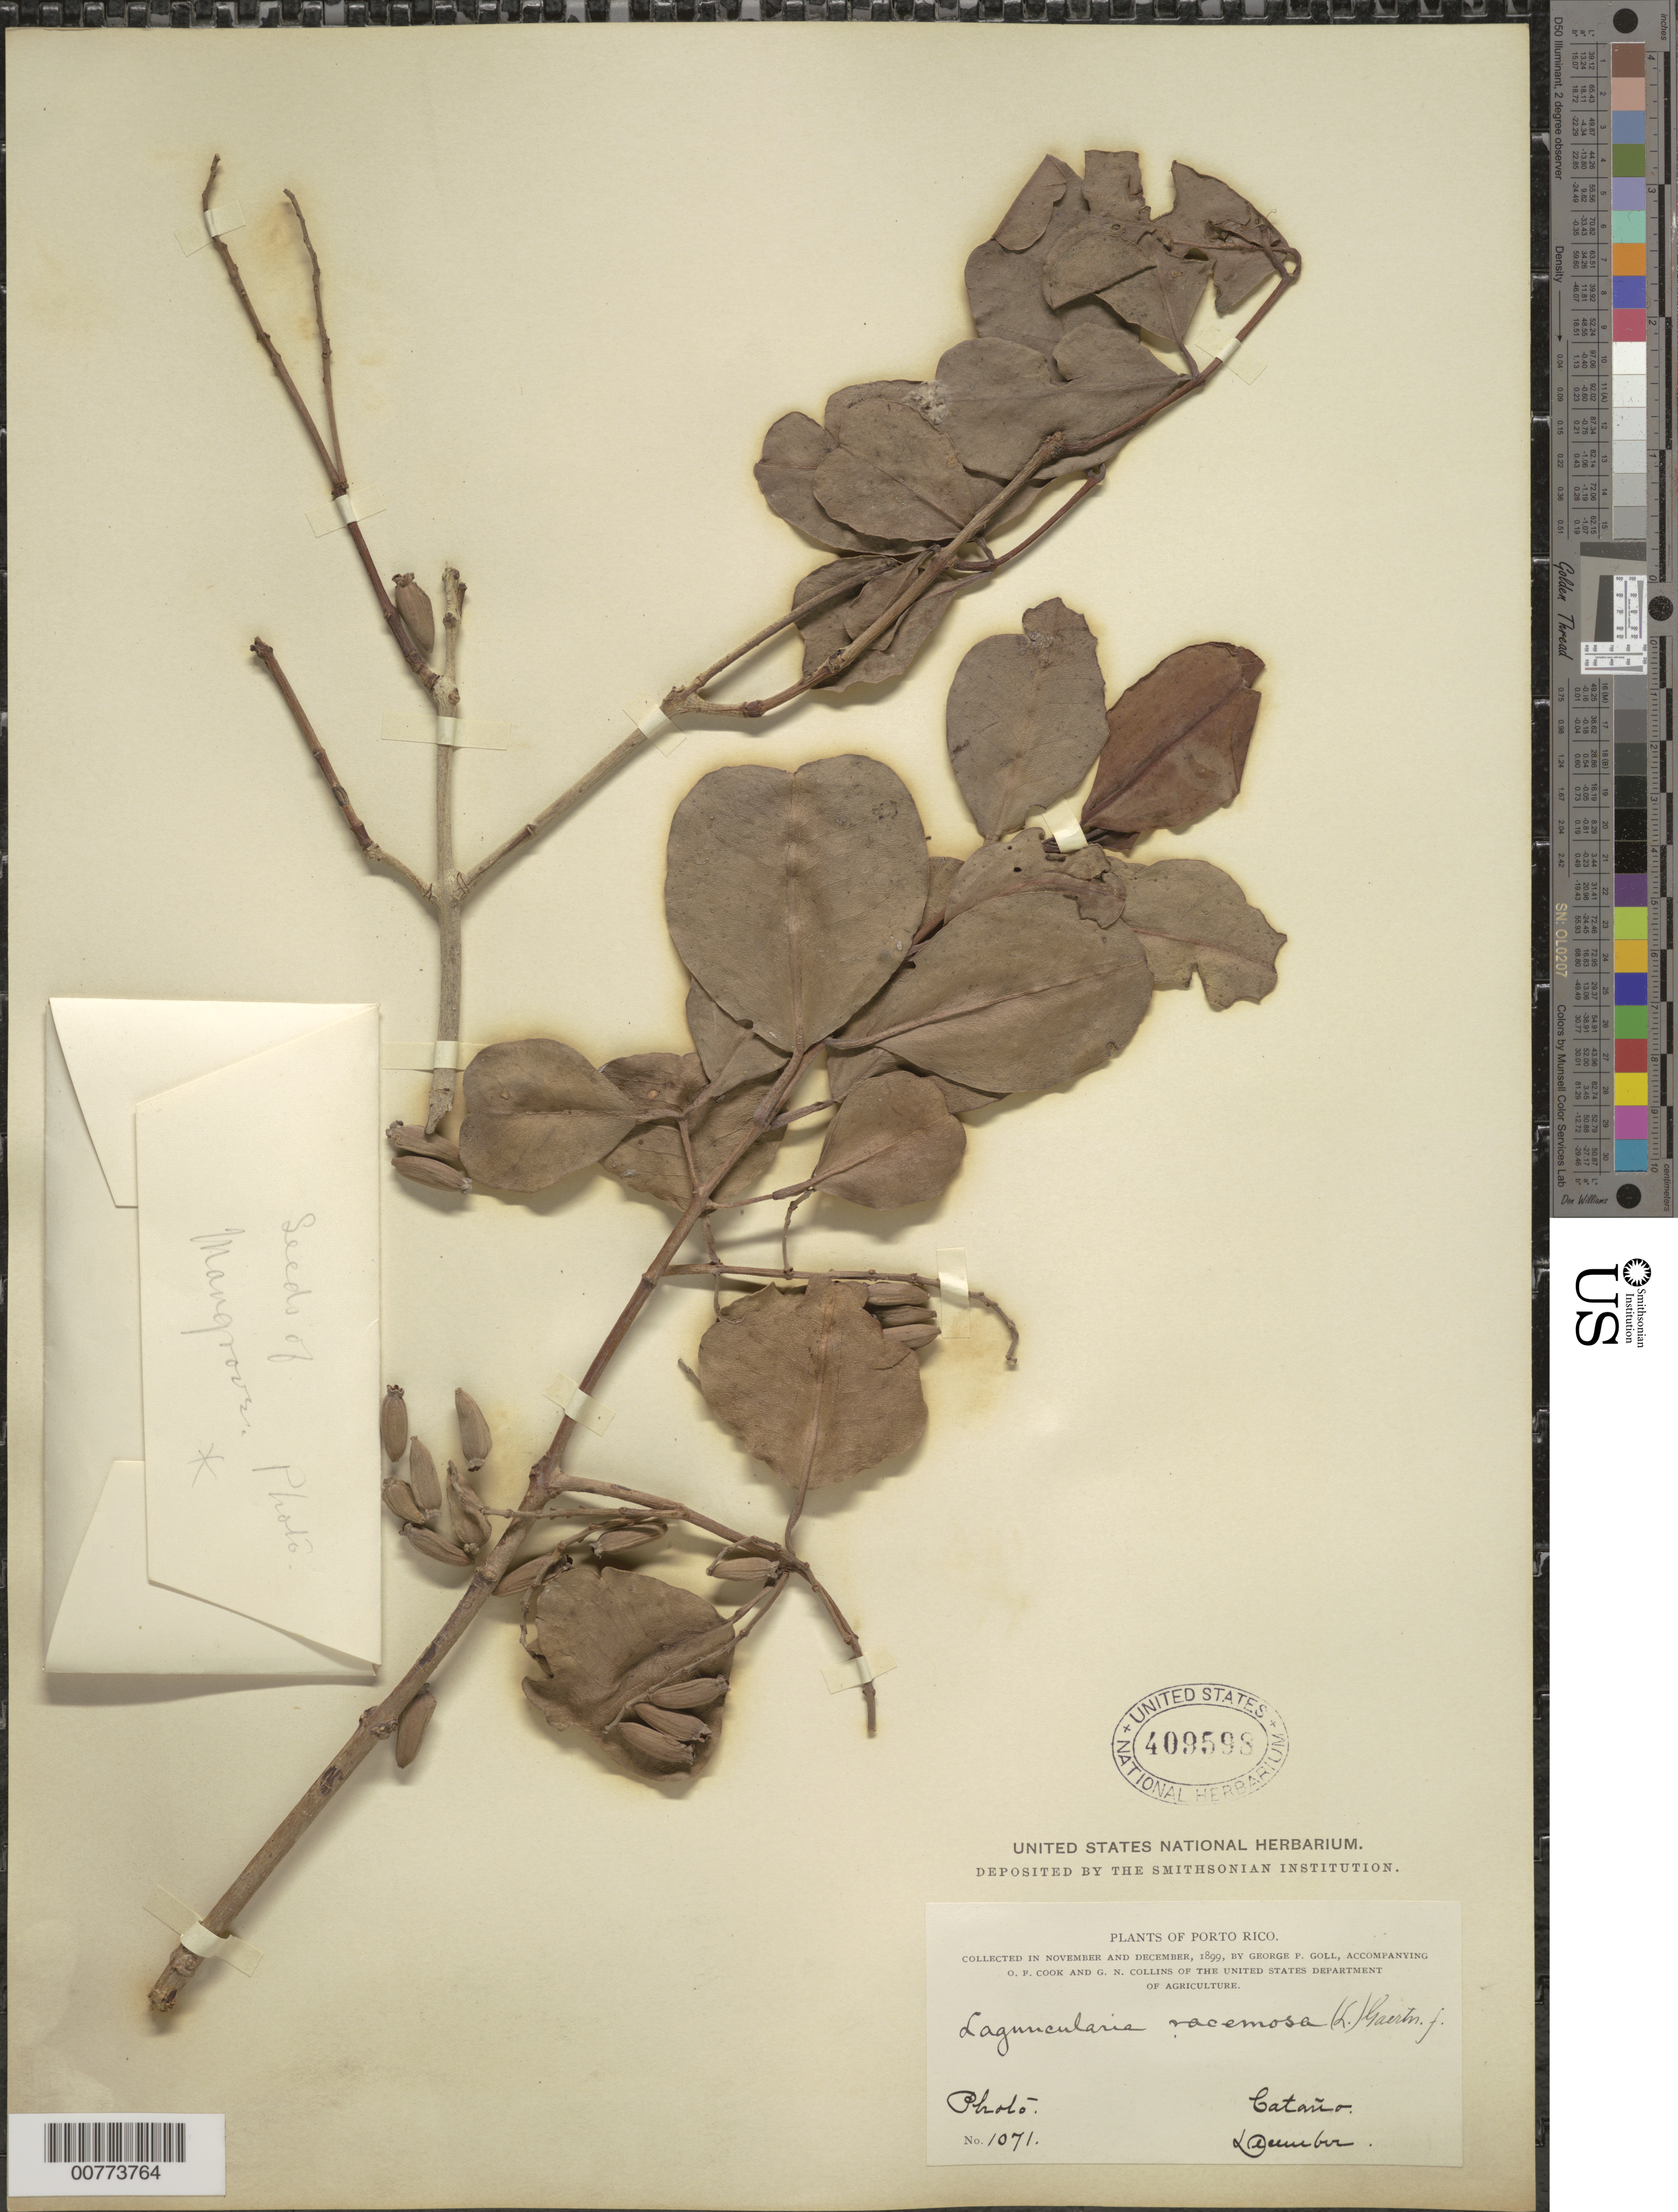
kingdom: Plantae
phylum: Tracheophyta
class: Magnoliopsida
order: Myrtales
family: Combretaceae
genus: Laguncularia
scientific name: Laguncularia racemosa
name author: (L.) C.F. Gaertn.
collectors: G. Goll, O. F. Cook & G. N. Collins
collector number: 1071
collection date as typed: Dec 1899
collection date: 1899-12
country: Puerto Rico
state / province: Cataño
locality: Cataño.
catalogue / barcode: US 409598